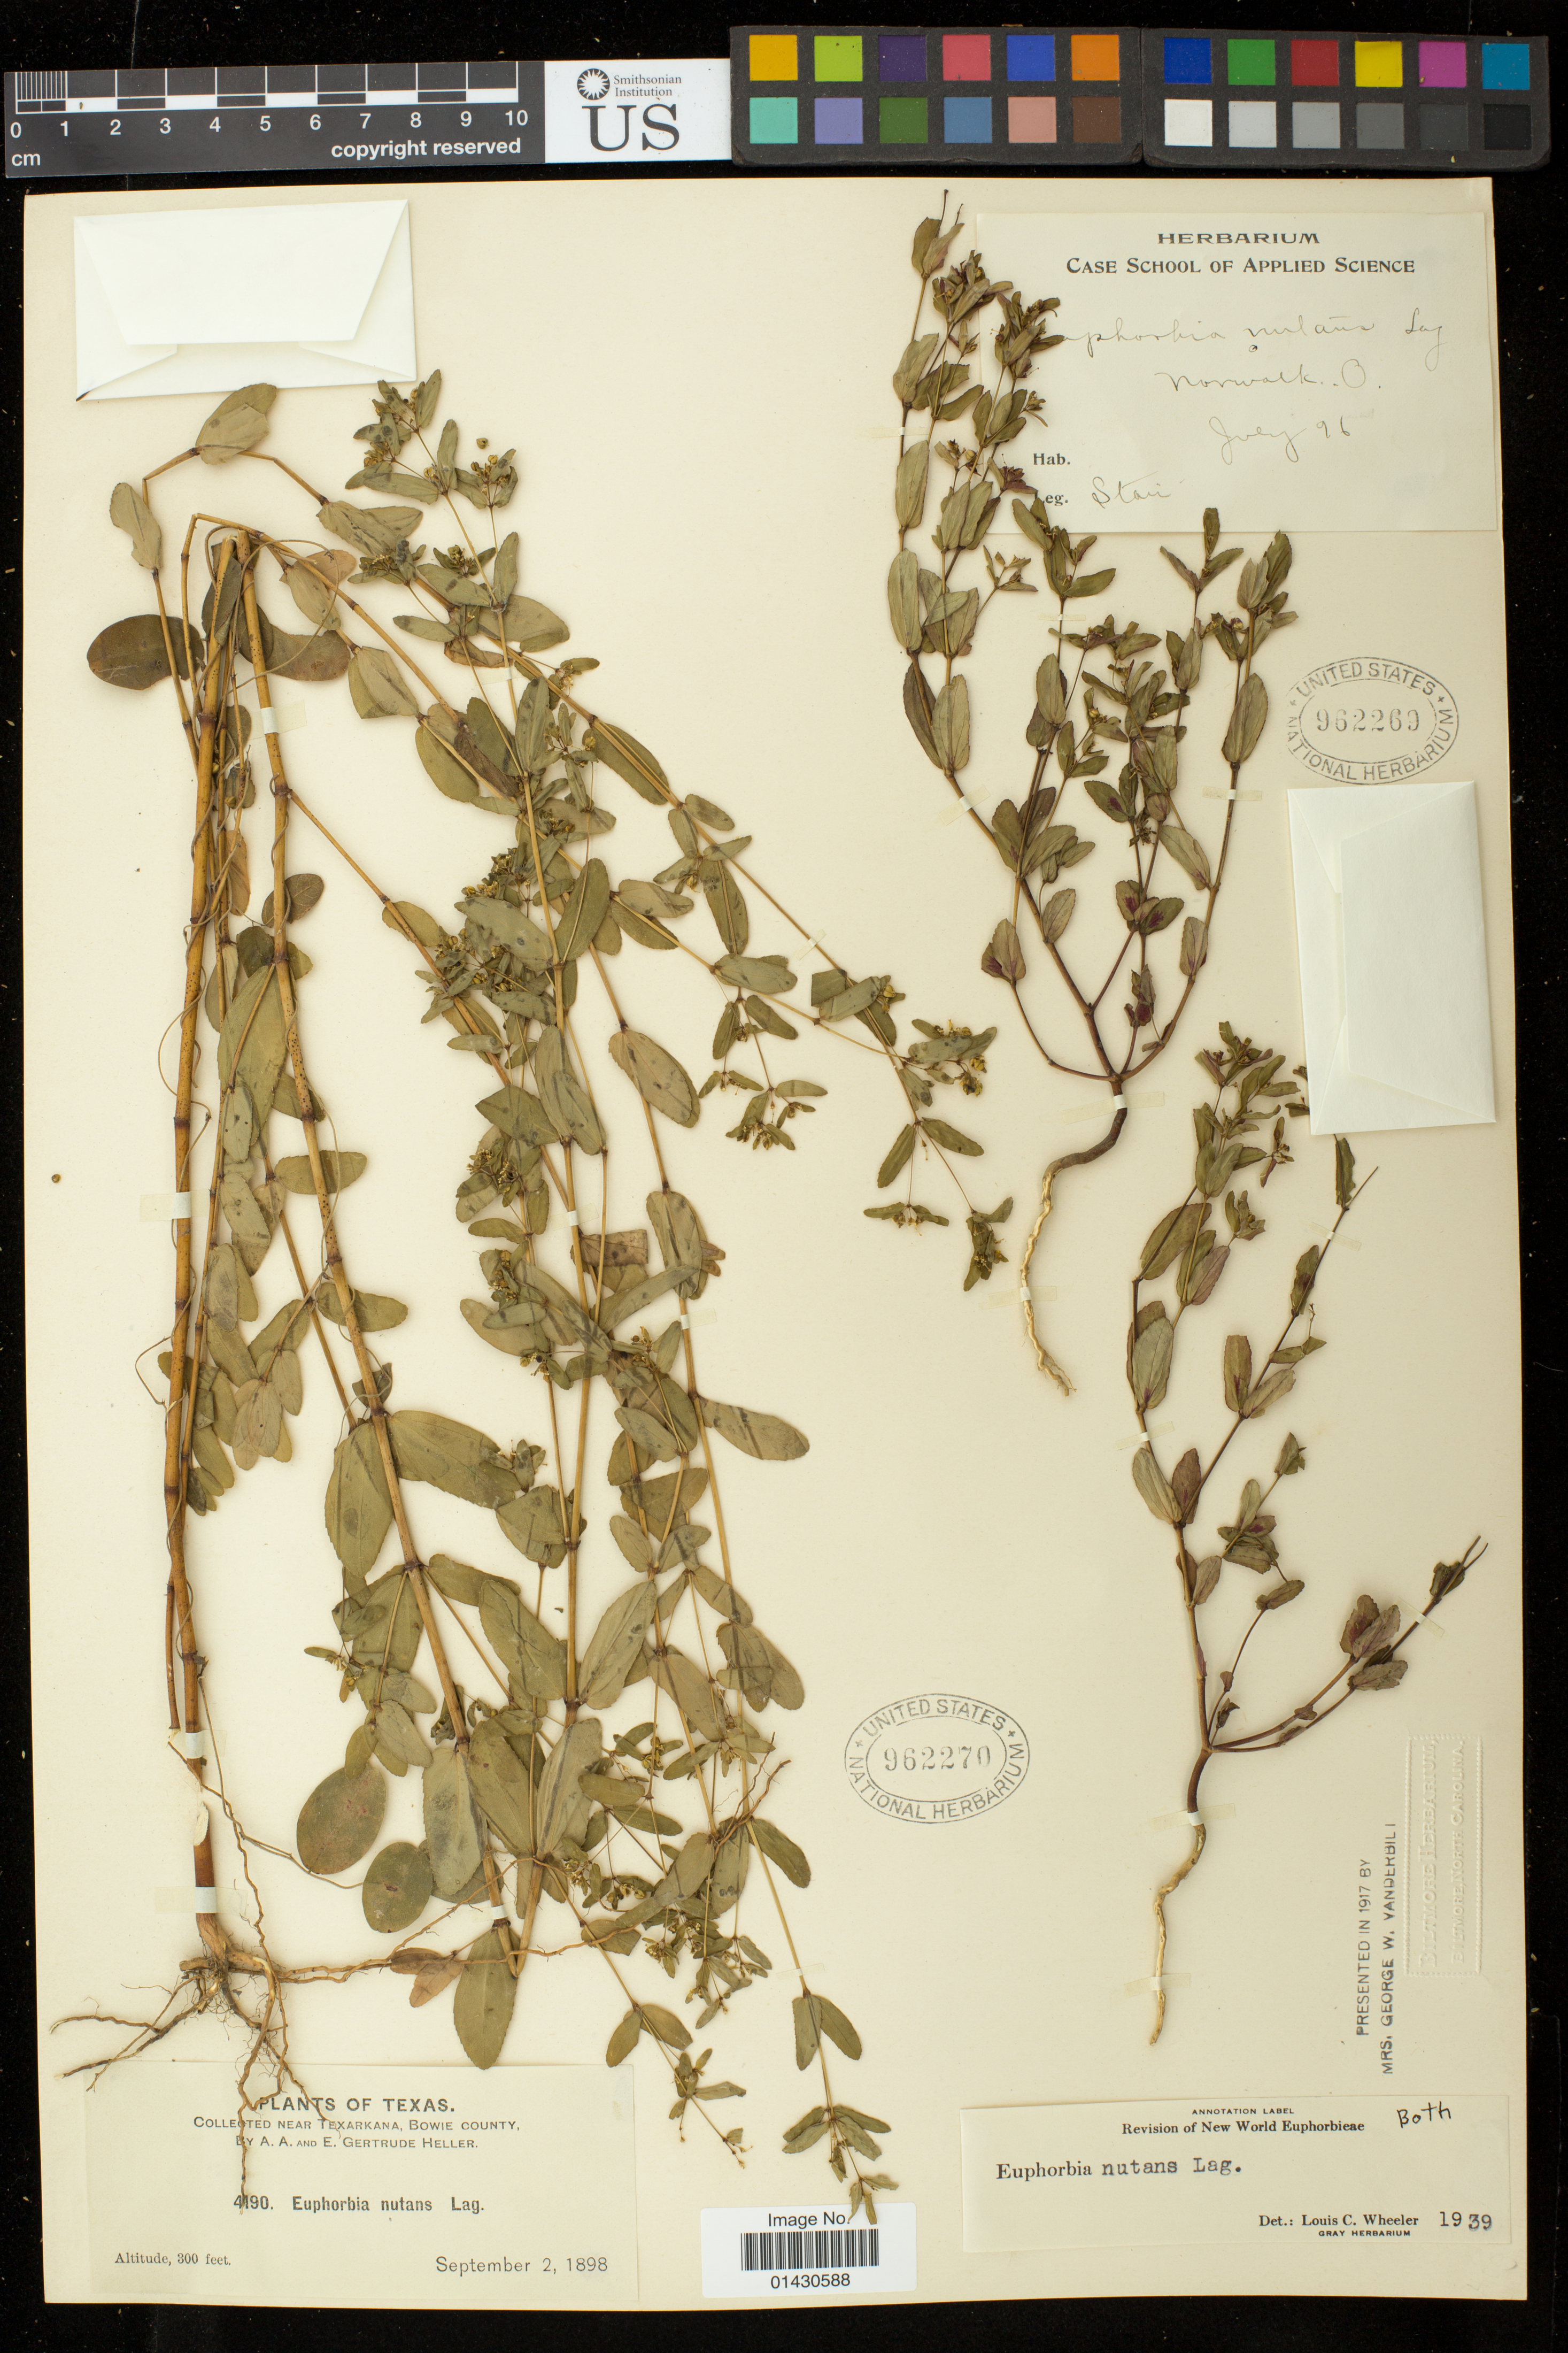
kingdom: Plantae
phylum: Tracheophyta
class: Magnoliopsida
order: Malpighiales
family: Euphorbiaceae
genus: Euphorbia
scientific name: Euphorbia maculata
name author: L.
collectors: L. Stair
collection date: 1896-07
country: United States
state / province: Ohio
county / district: Huron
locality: Norwalk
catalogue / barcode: US 962269